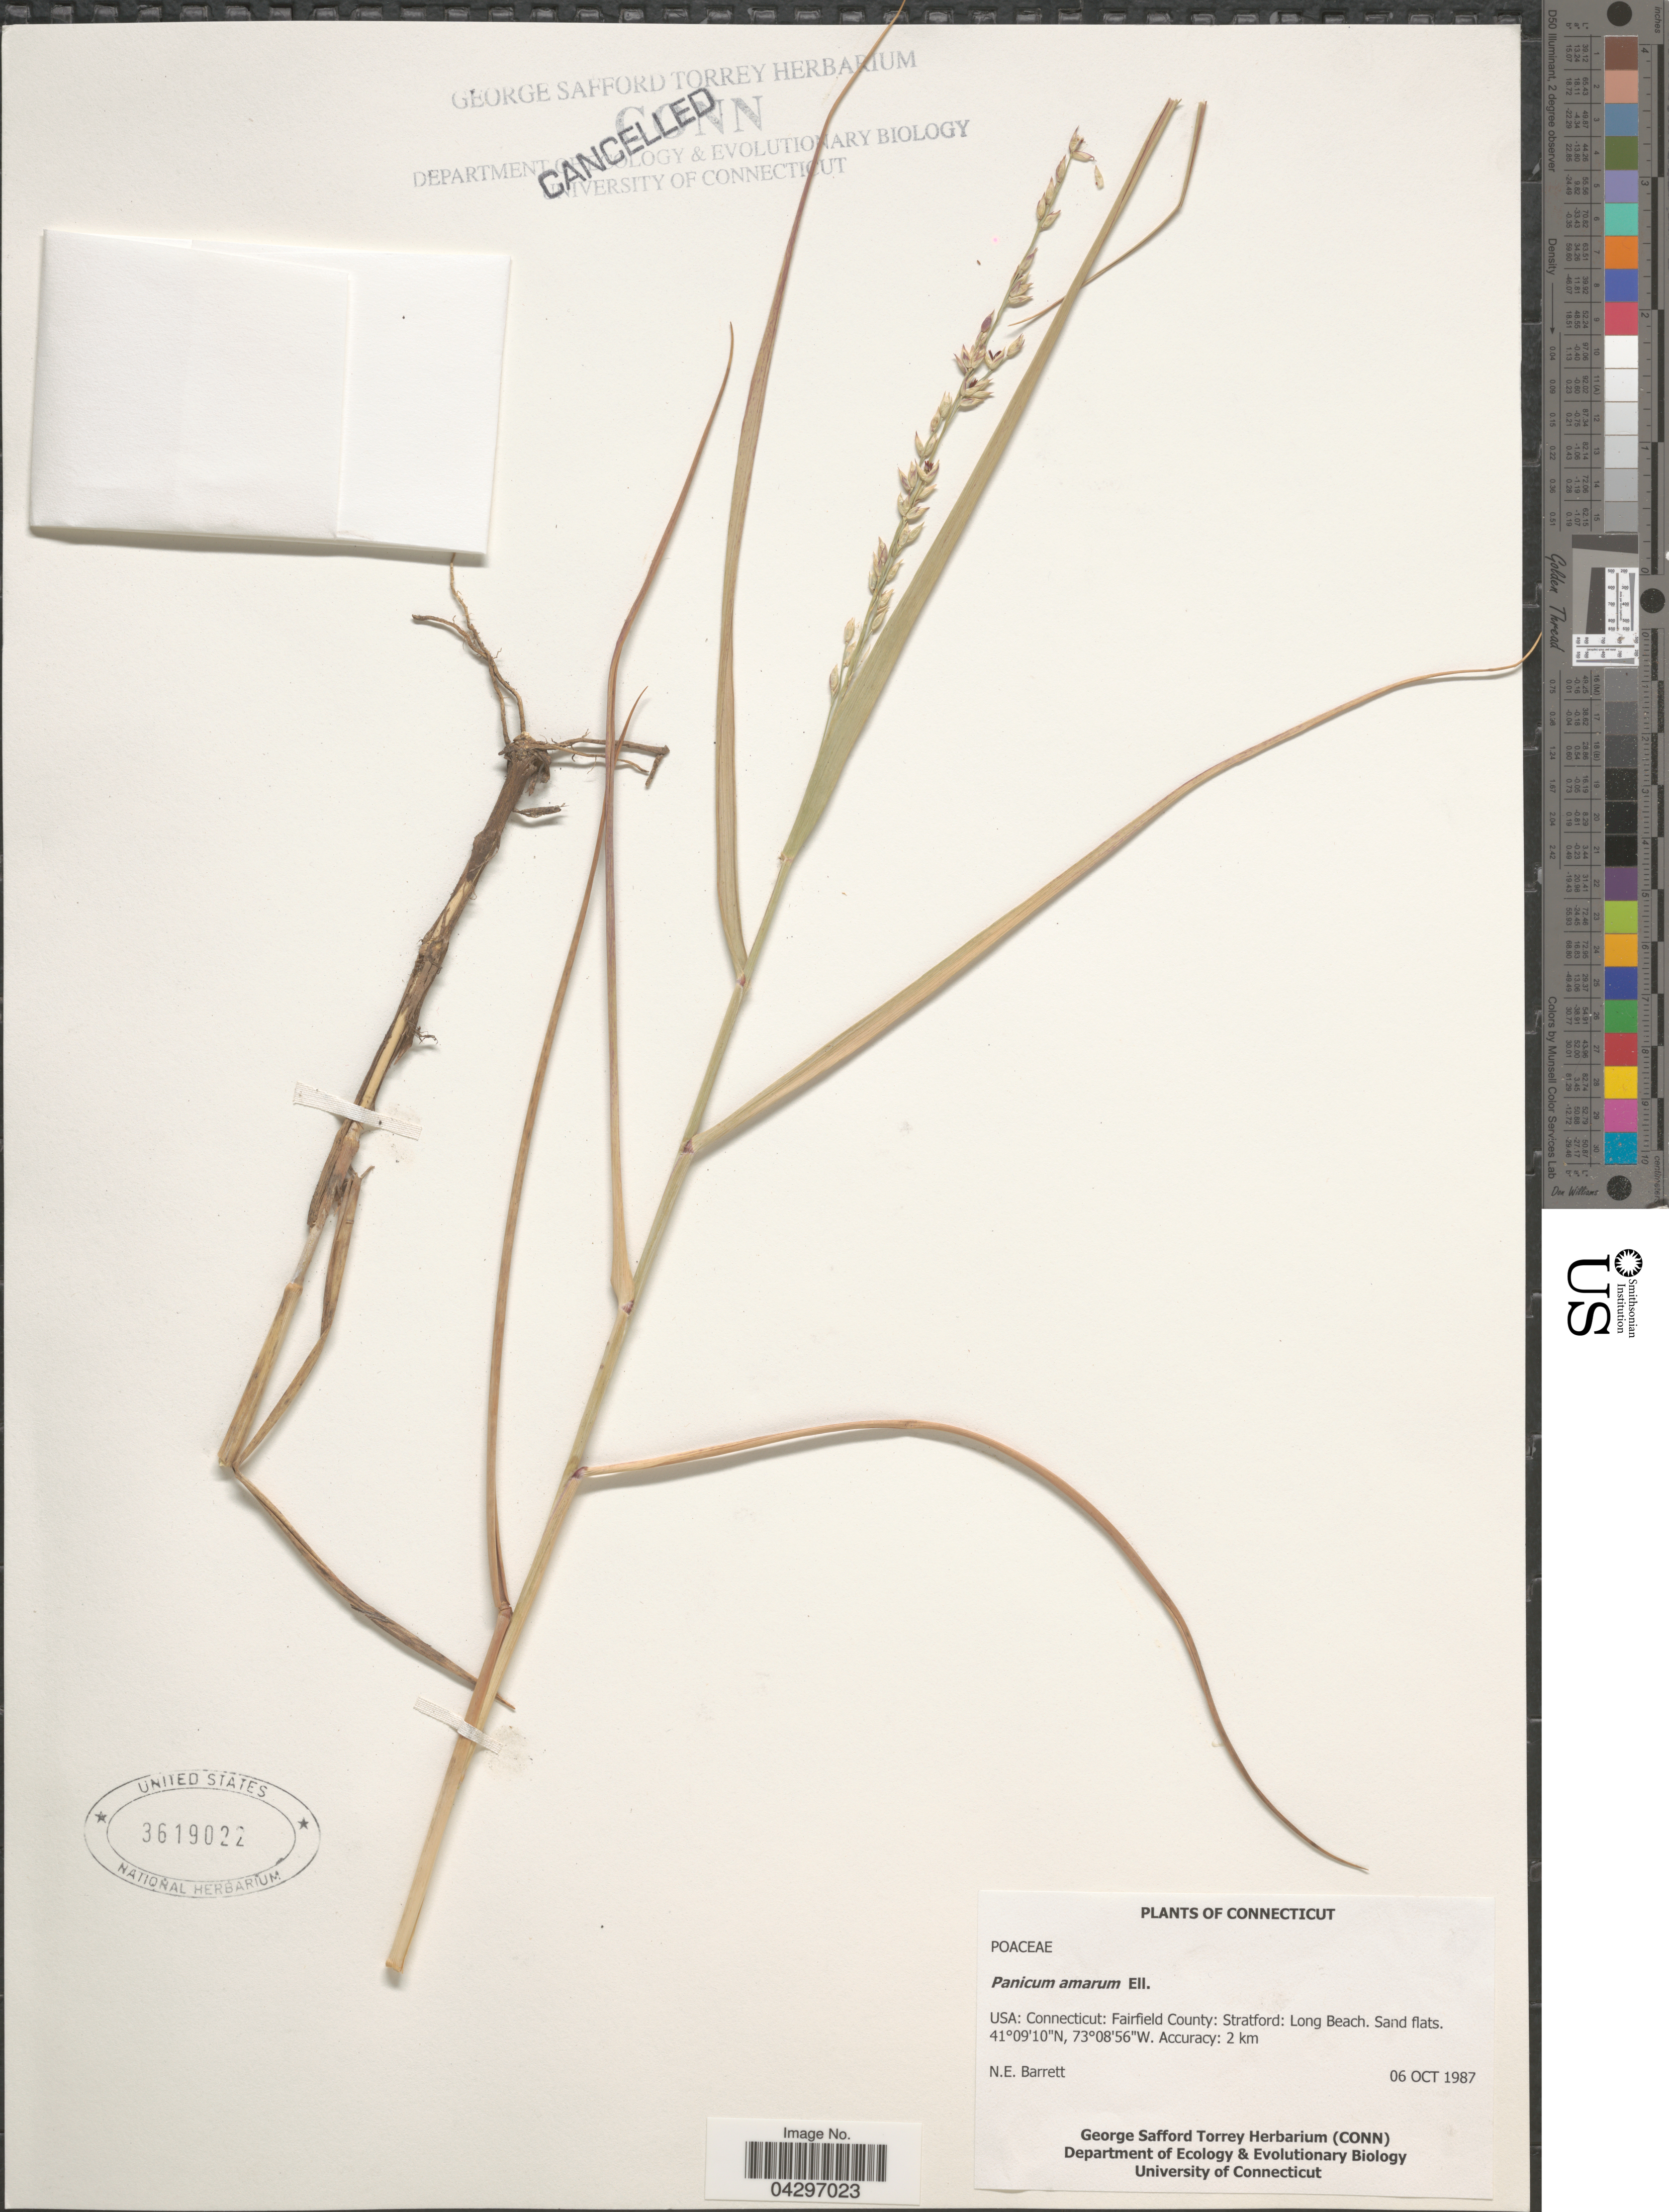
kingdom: Plantae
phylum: Tracheophyta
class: Liliopsida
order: Poales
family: Poaceae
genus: Panicum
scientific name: Panicum amarum var. amarulum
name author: (Hitchc. & Chase) Freckmann & Lelong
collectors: N. Barrett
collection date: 1987-10-06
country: United States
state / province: Connecticut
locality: Fairfield County: Stratford: Long Beach. Sand flats. Accuracy: 2 km.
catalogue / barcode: US 3619022